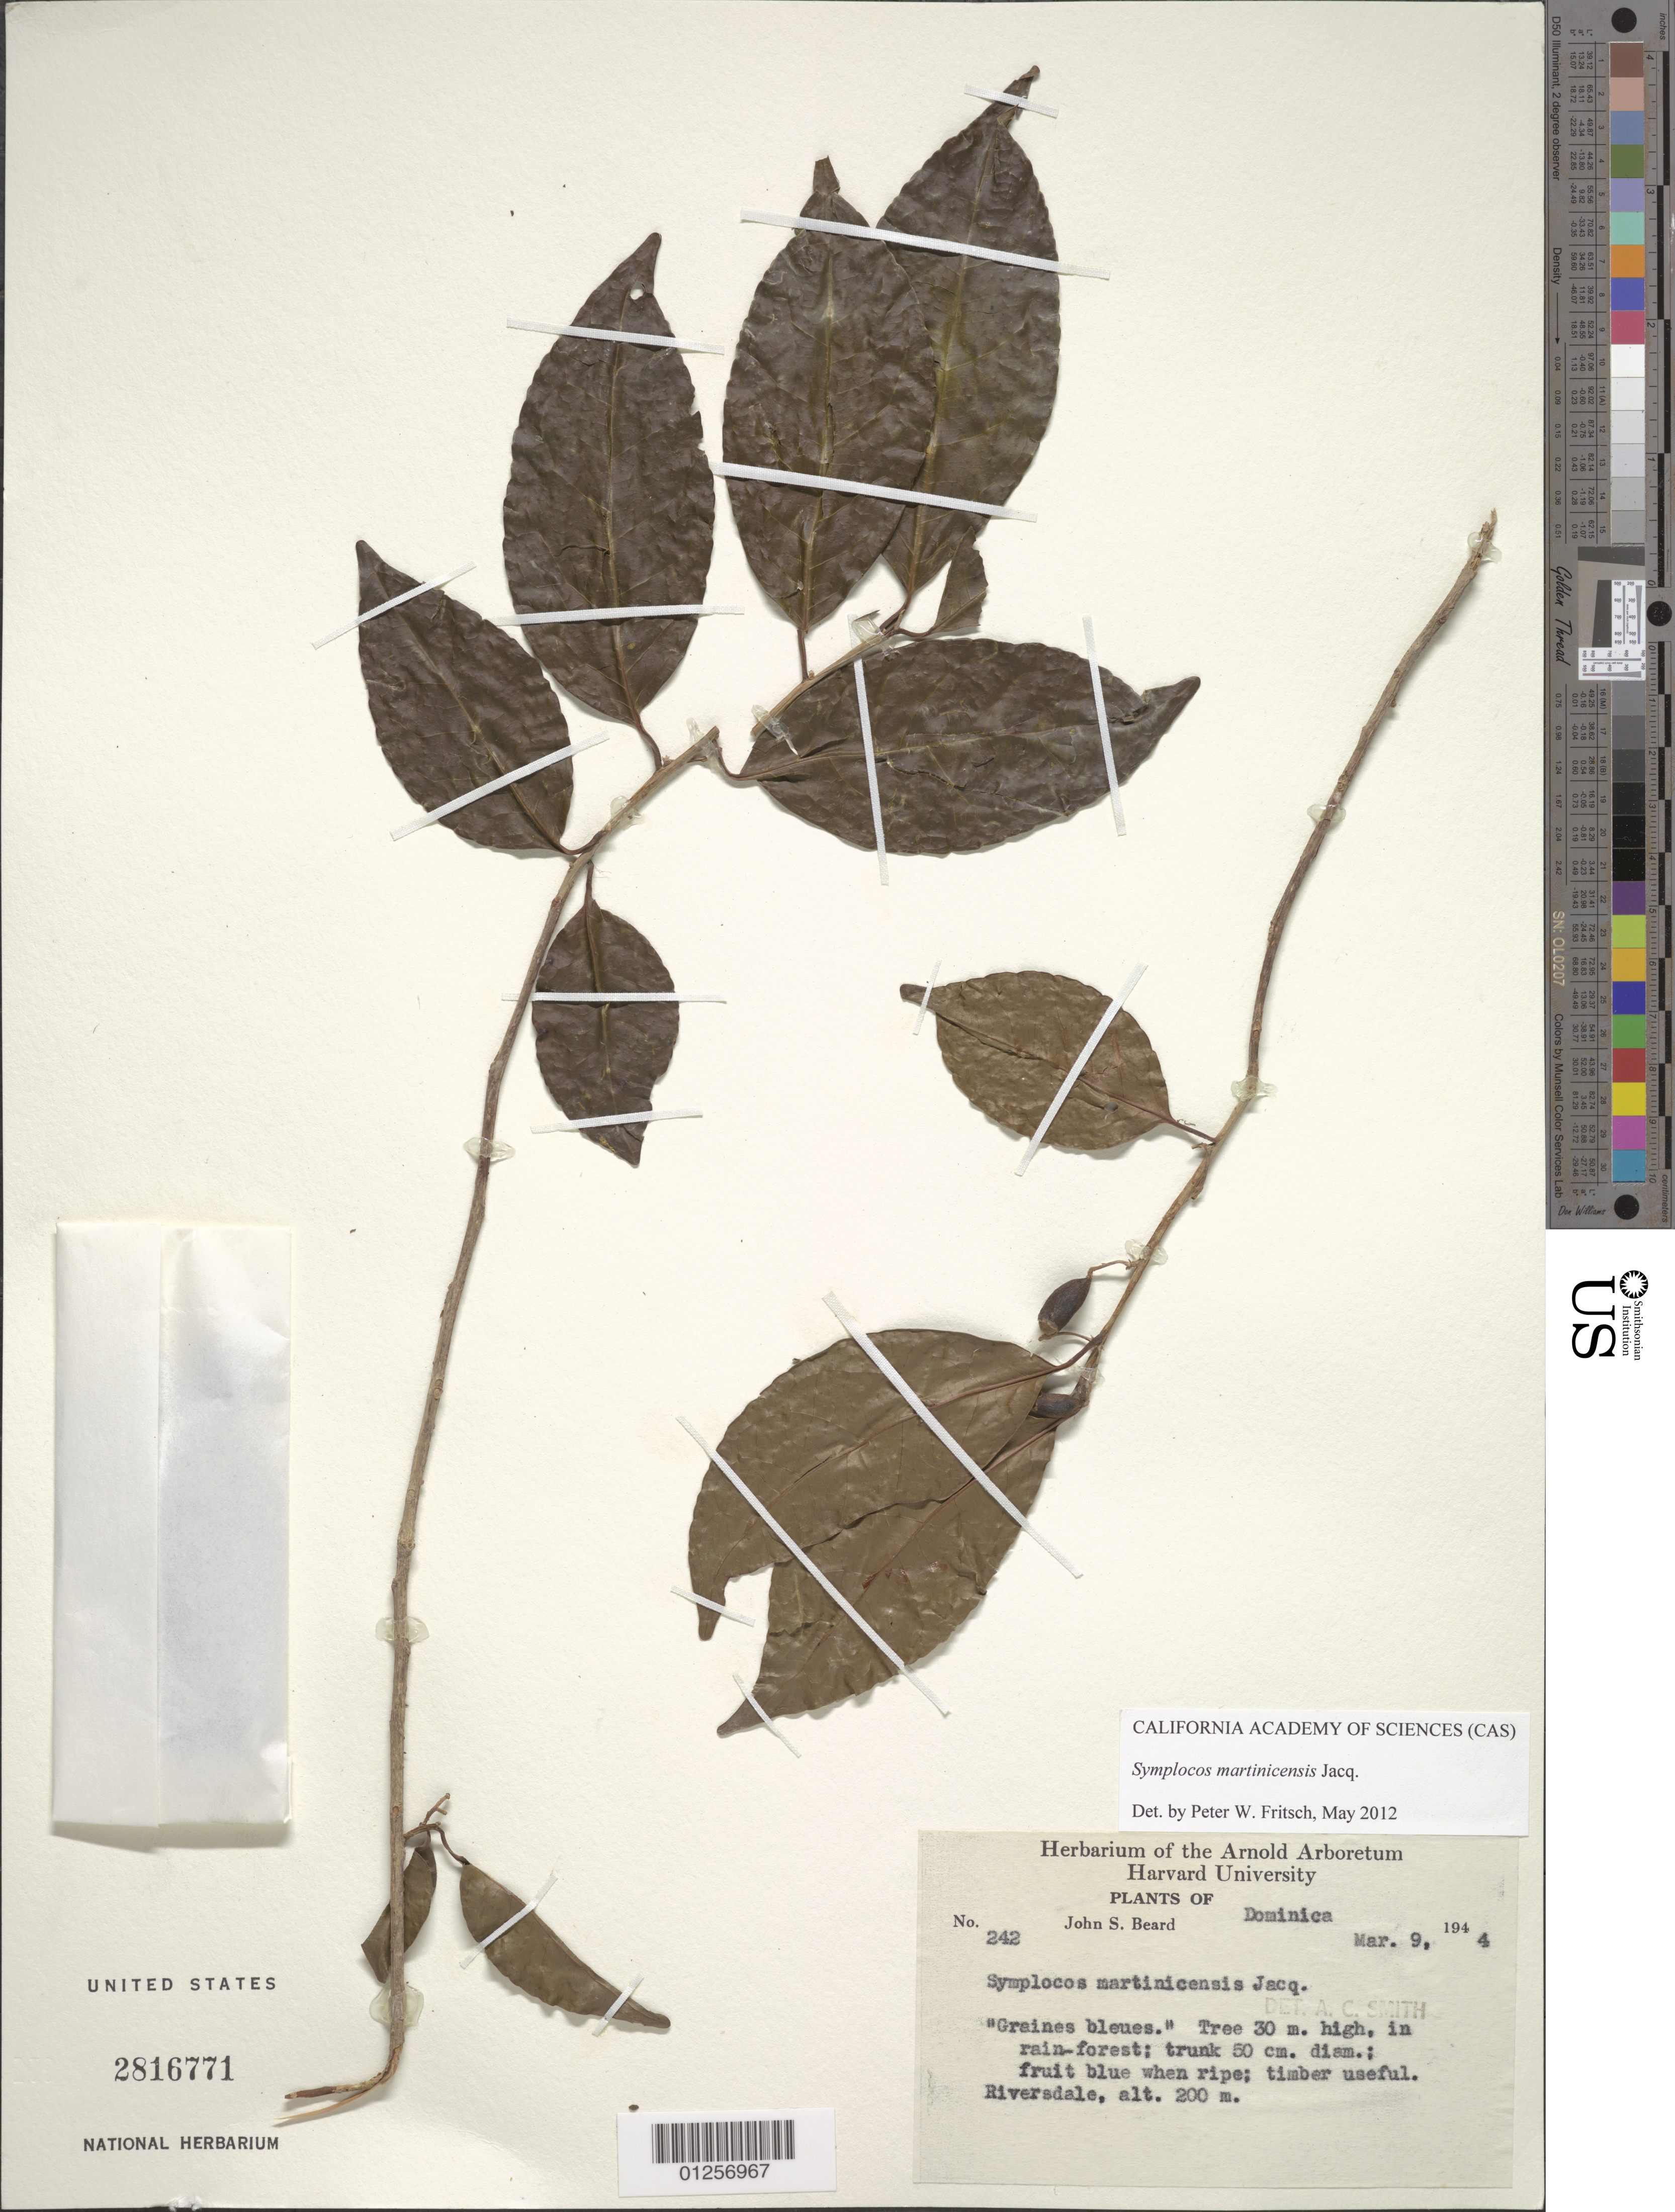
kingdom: Plantae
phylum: Tracheophyta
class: Magnoliopsida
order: Ericales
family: Symplocaceae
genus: Symplocos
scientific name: Symplocos martinicensis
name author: Jacq.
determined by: Fritsch, Peter W.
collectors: J. Beard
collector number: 242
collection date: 1944-03-09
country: Dominica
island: Dominica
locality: Riversdale.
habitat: Rain forest.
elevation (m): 200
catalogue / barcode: US 2816771